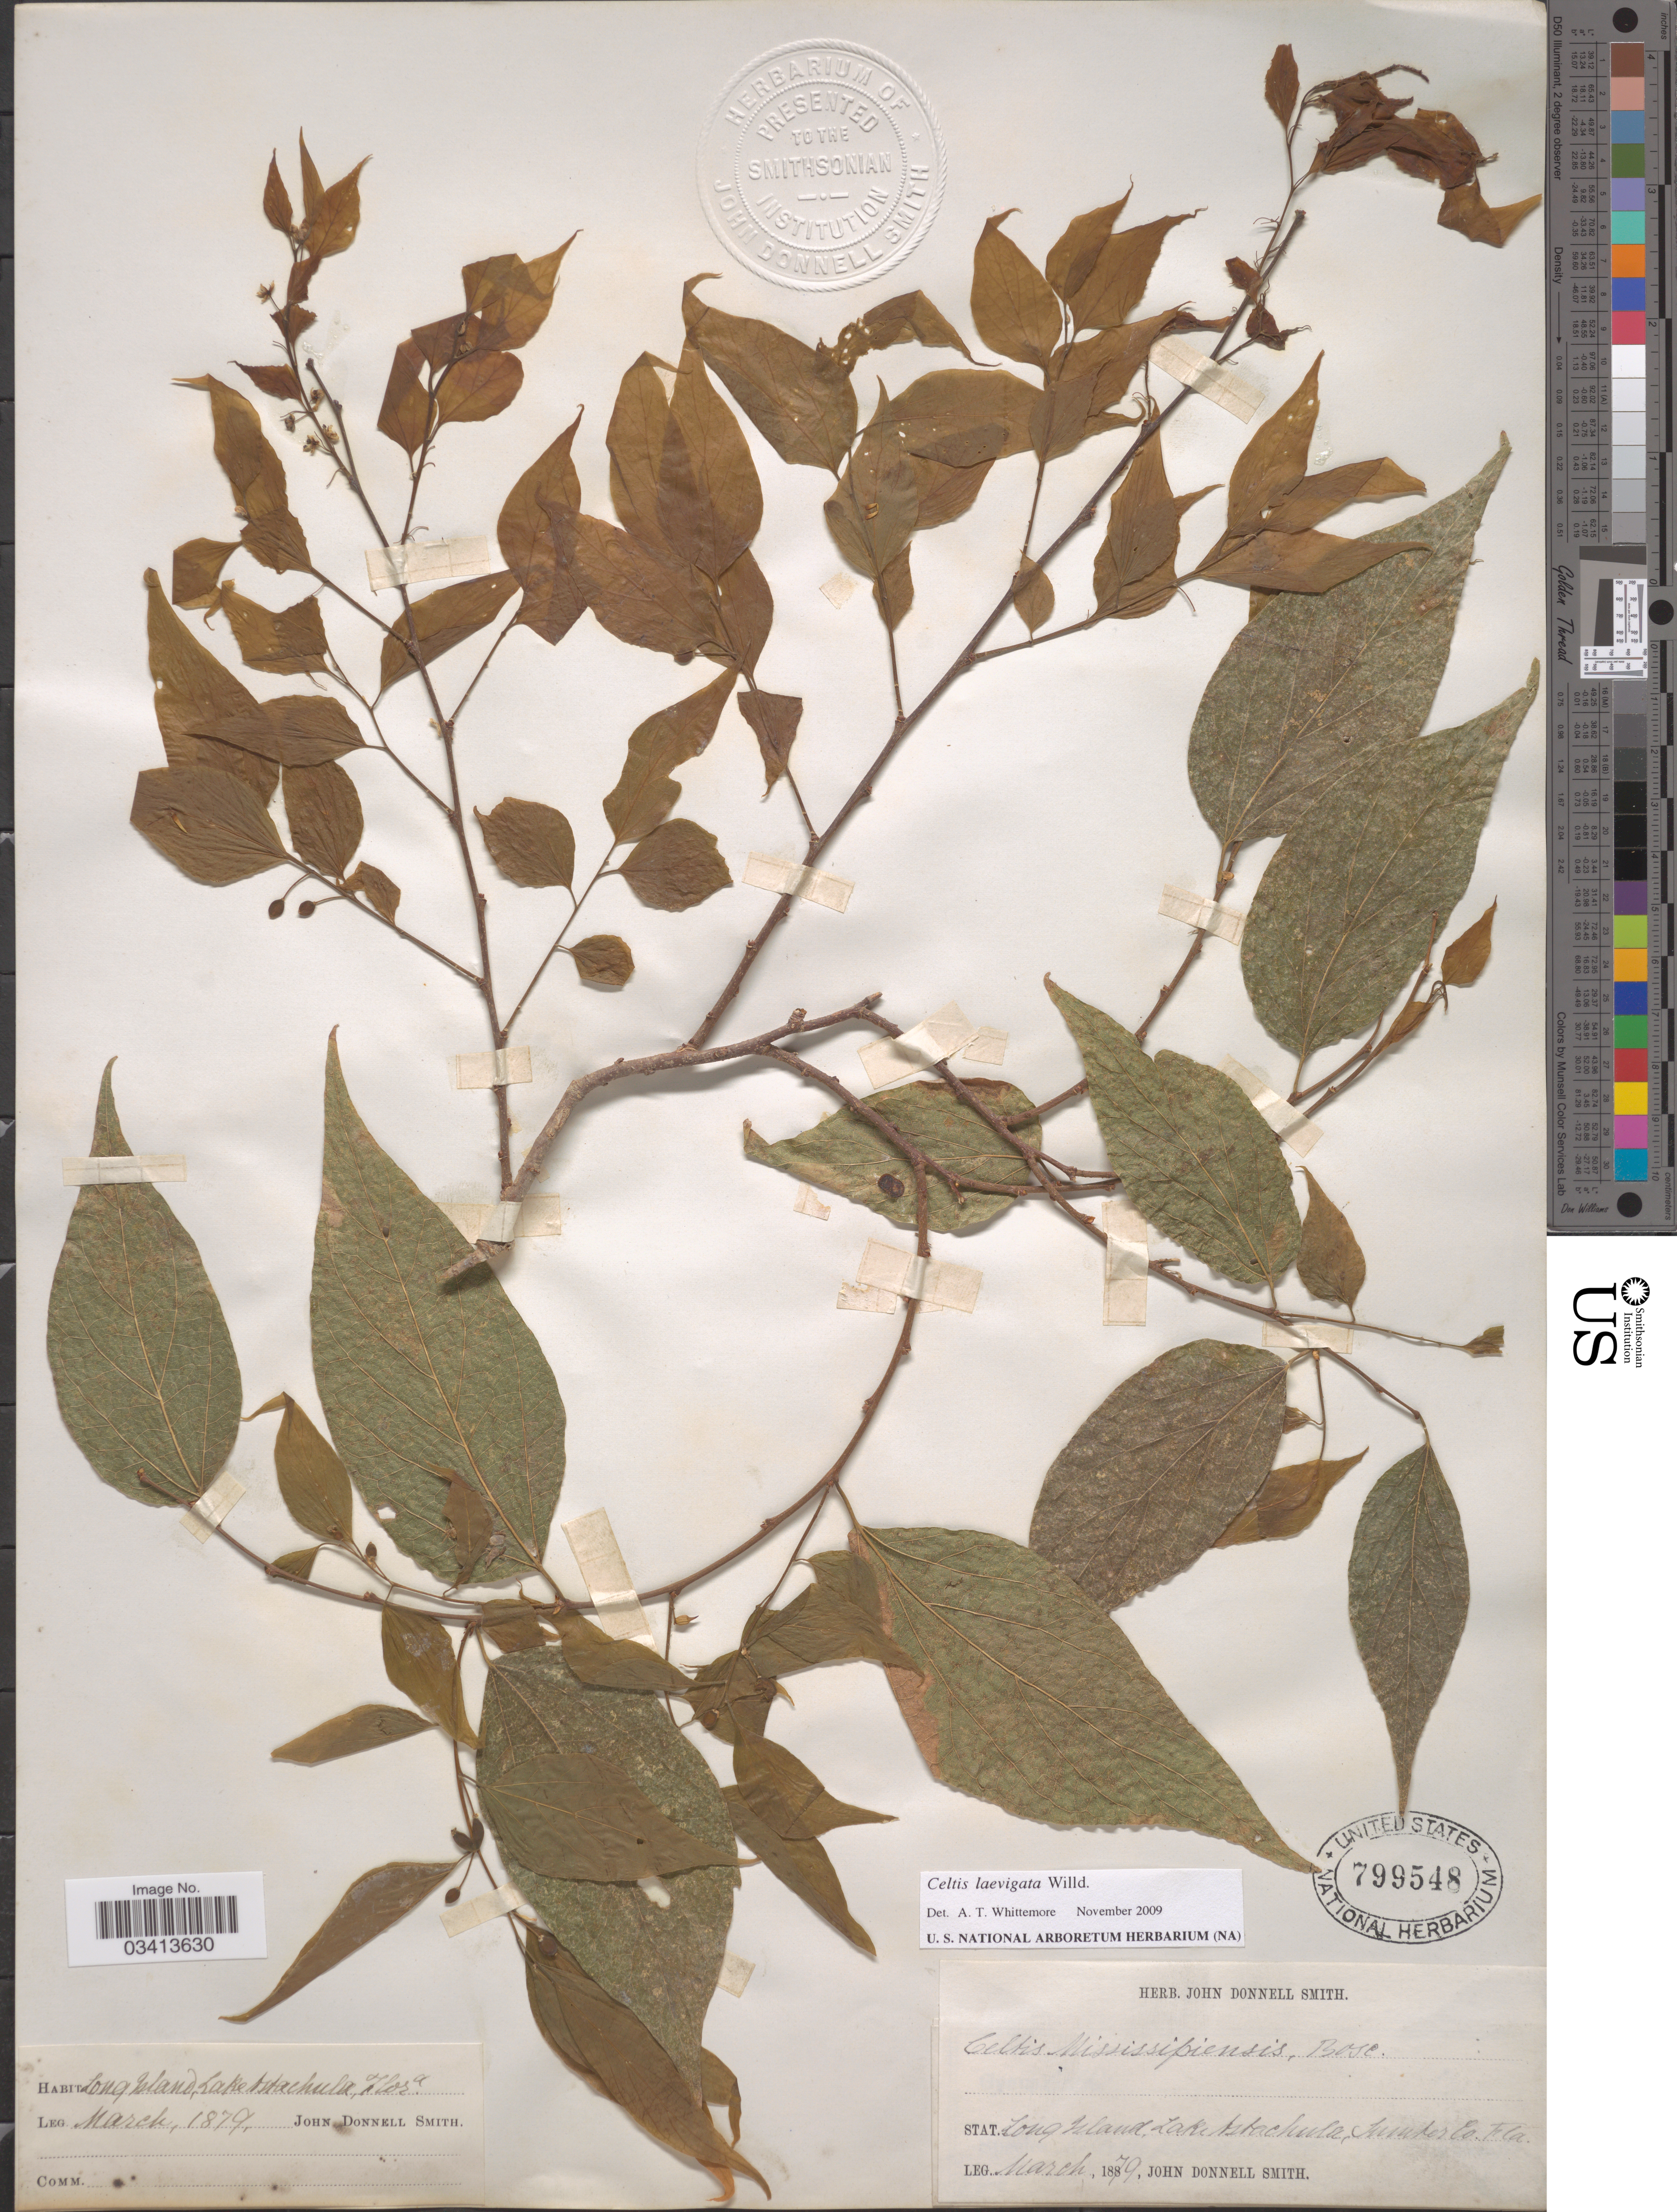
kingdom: Plantae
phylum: Tracheophyta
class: Magnoliopsida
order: Rosales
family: Cannabaceae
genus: Celtis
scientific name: Celtis laevigata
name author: Willd.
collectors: J. Donnell Smith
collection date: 1879-03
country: United States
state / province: Florida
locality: Stat. Long Island, Lake Astachula, Sumter Co.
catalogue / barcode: US 788548